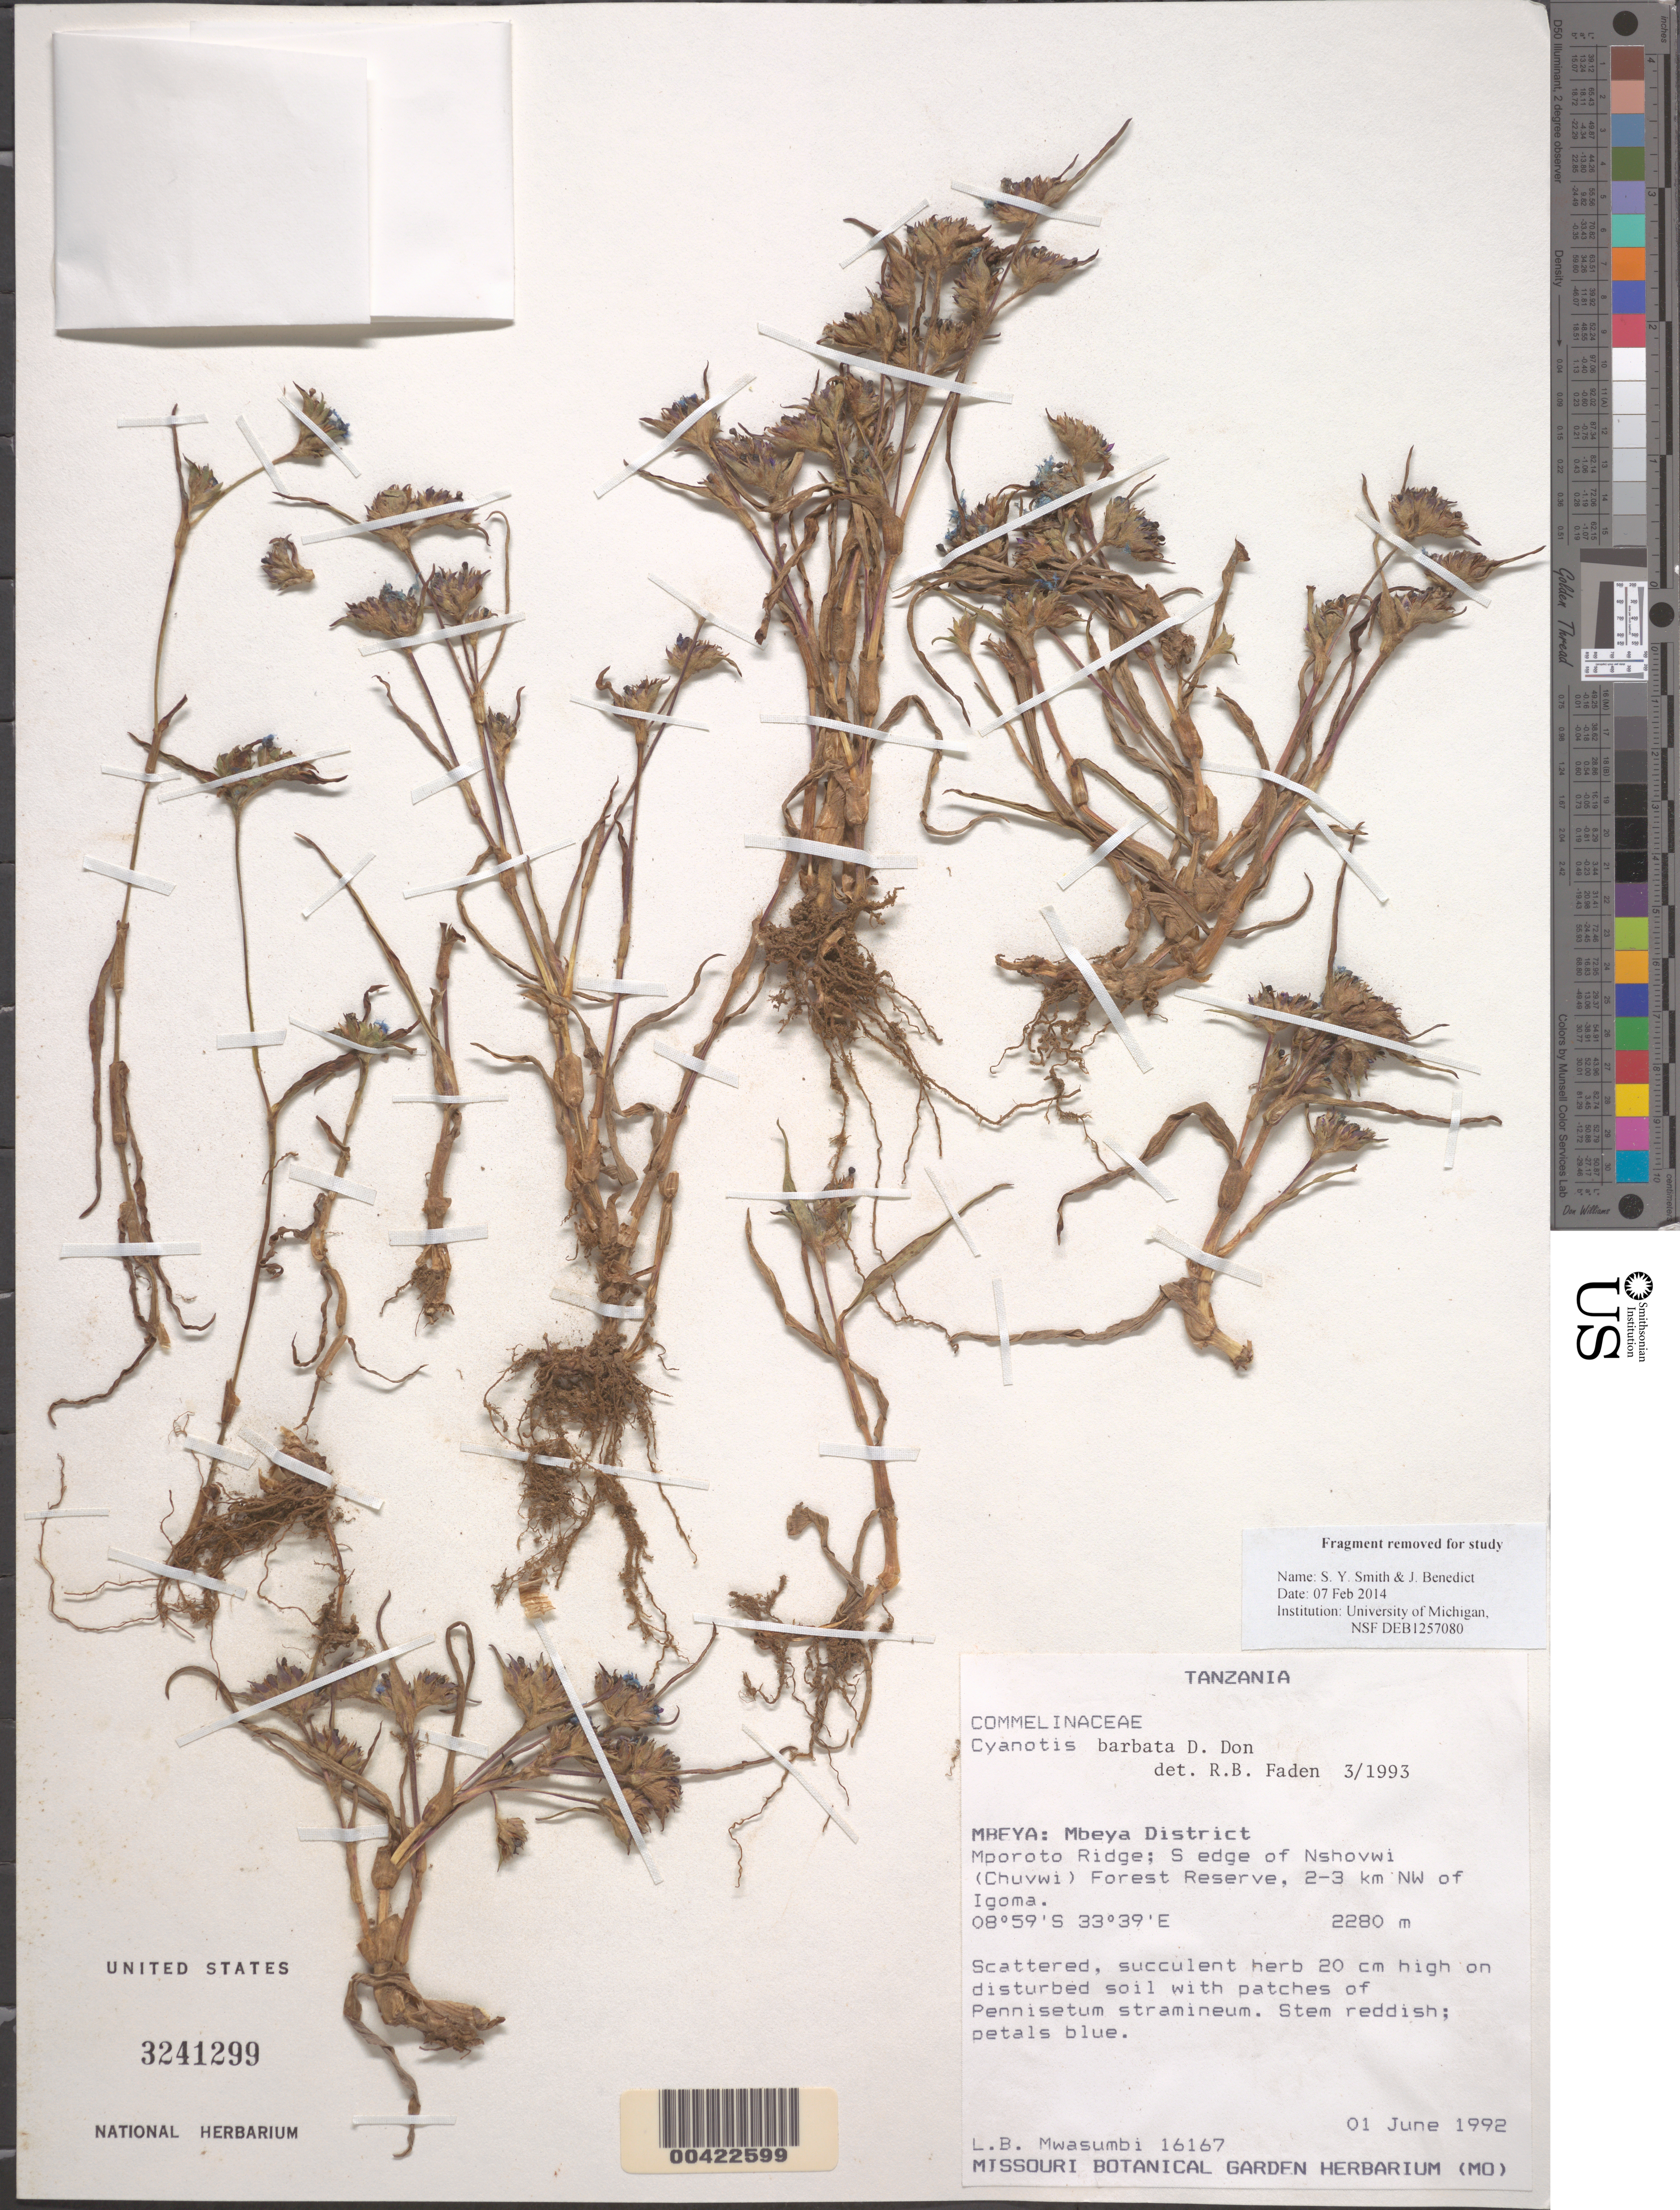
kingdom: Plantae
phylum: Tracheophyta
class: Liliopsida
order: Commelinales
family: Commelinaceae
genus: Cyanotis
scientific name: Cyanotis barbata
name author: D. Don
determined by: Faden, Robert B., (US), Smithsonian Institution - National Museum of Natural History (UNITED STATES)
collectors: L. Mwasumbi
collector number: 16167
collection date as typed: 01 Jun 1992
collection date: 1992-06-01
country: Tanzania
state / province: Mbeya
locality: Mooroto ridge, s of nshovwi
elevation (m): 2280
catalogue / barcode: US 3241299